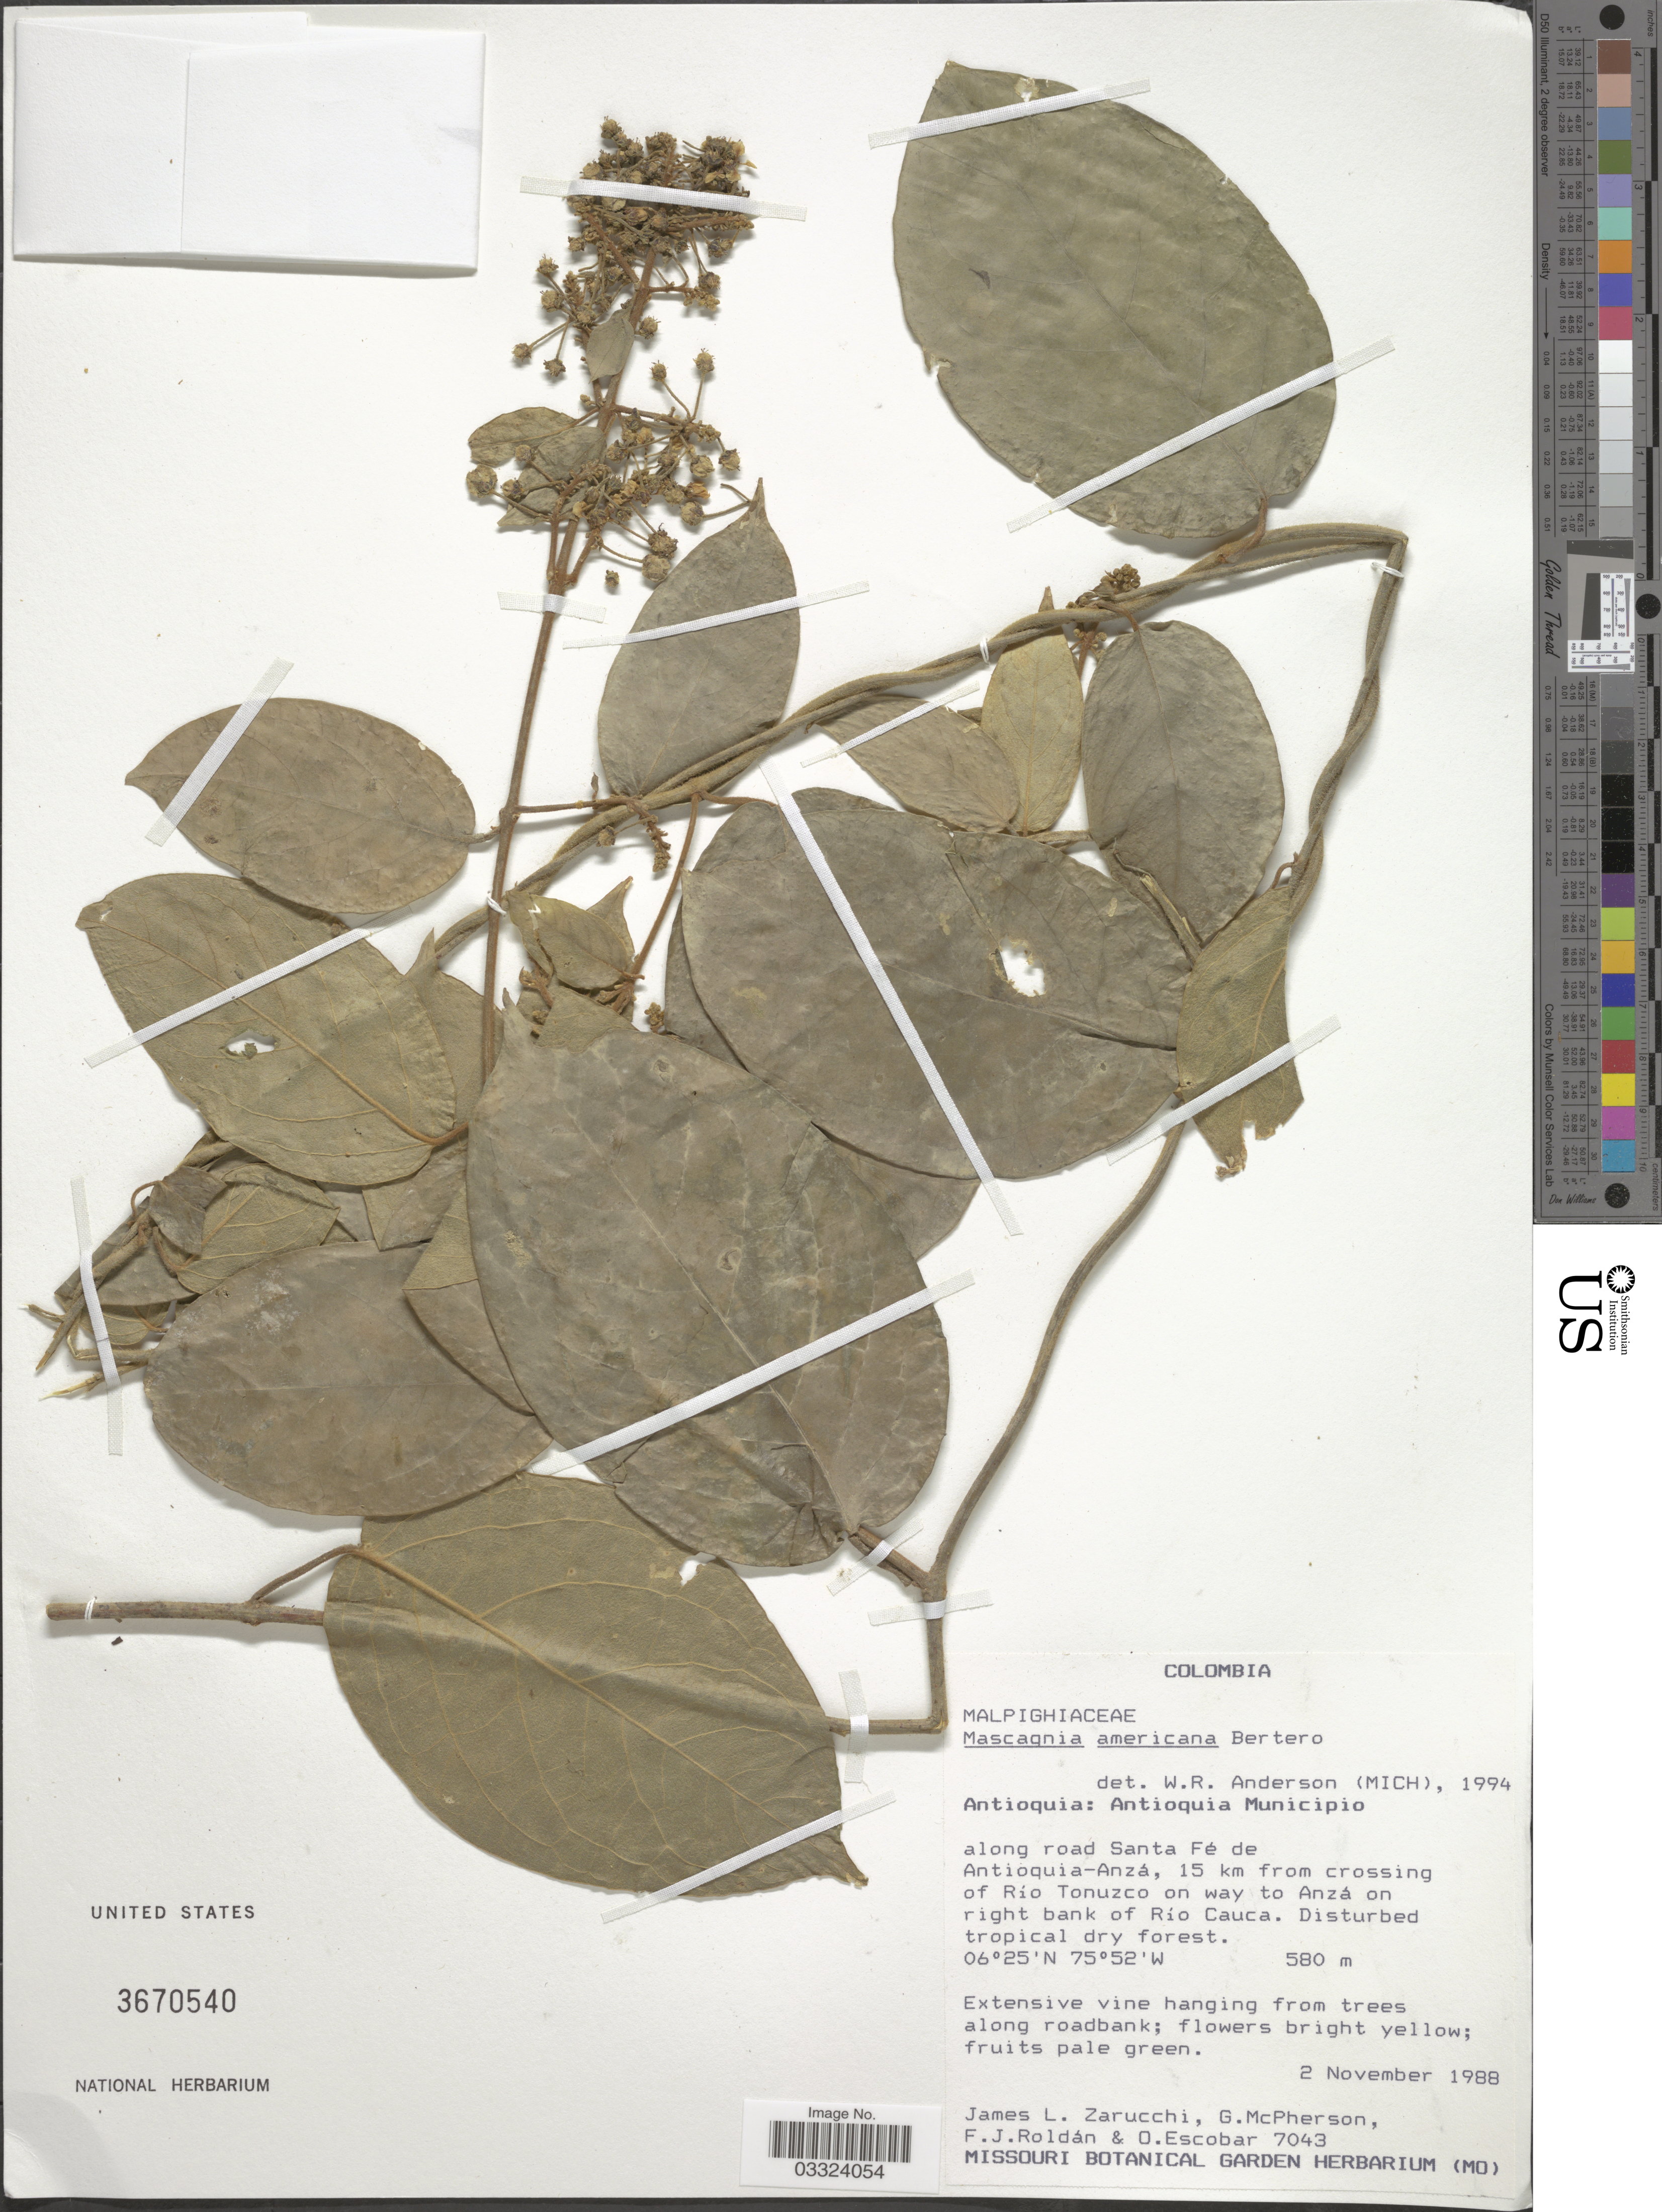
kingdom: Plantae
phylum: Tracheophyta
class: Magnoliopsida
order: Malpighiales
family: Malpighiaceae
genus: Mascagnia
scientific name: Mascagnia macradena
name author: (DC.) Nied.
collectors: J. L. Zarucchi, G. McPherson, F. J. Roldán & O. Escobar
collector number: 7043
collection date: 1988-11-02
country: Colombia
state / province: Antioquia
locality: Antioquia Municipio, along road Santa Fé de Antioquia-Anzá, 15 km from crossing of Río Tonuzco on way to Anzá on right bank of Río Cauca.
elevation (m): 580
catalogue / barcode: US 3670540